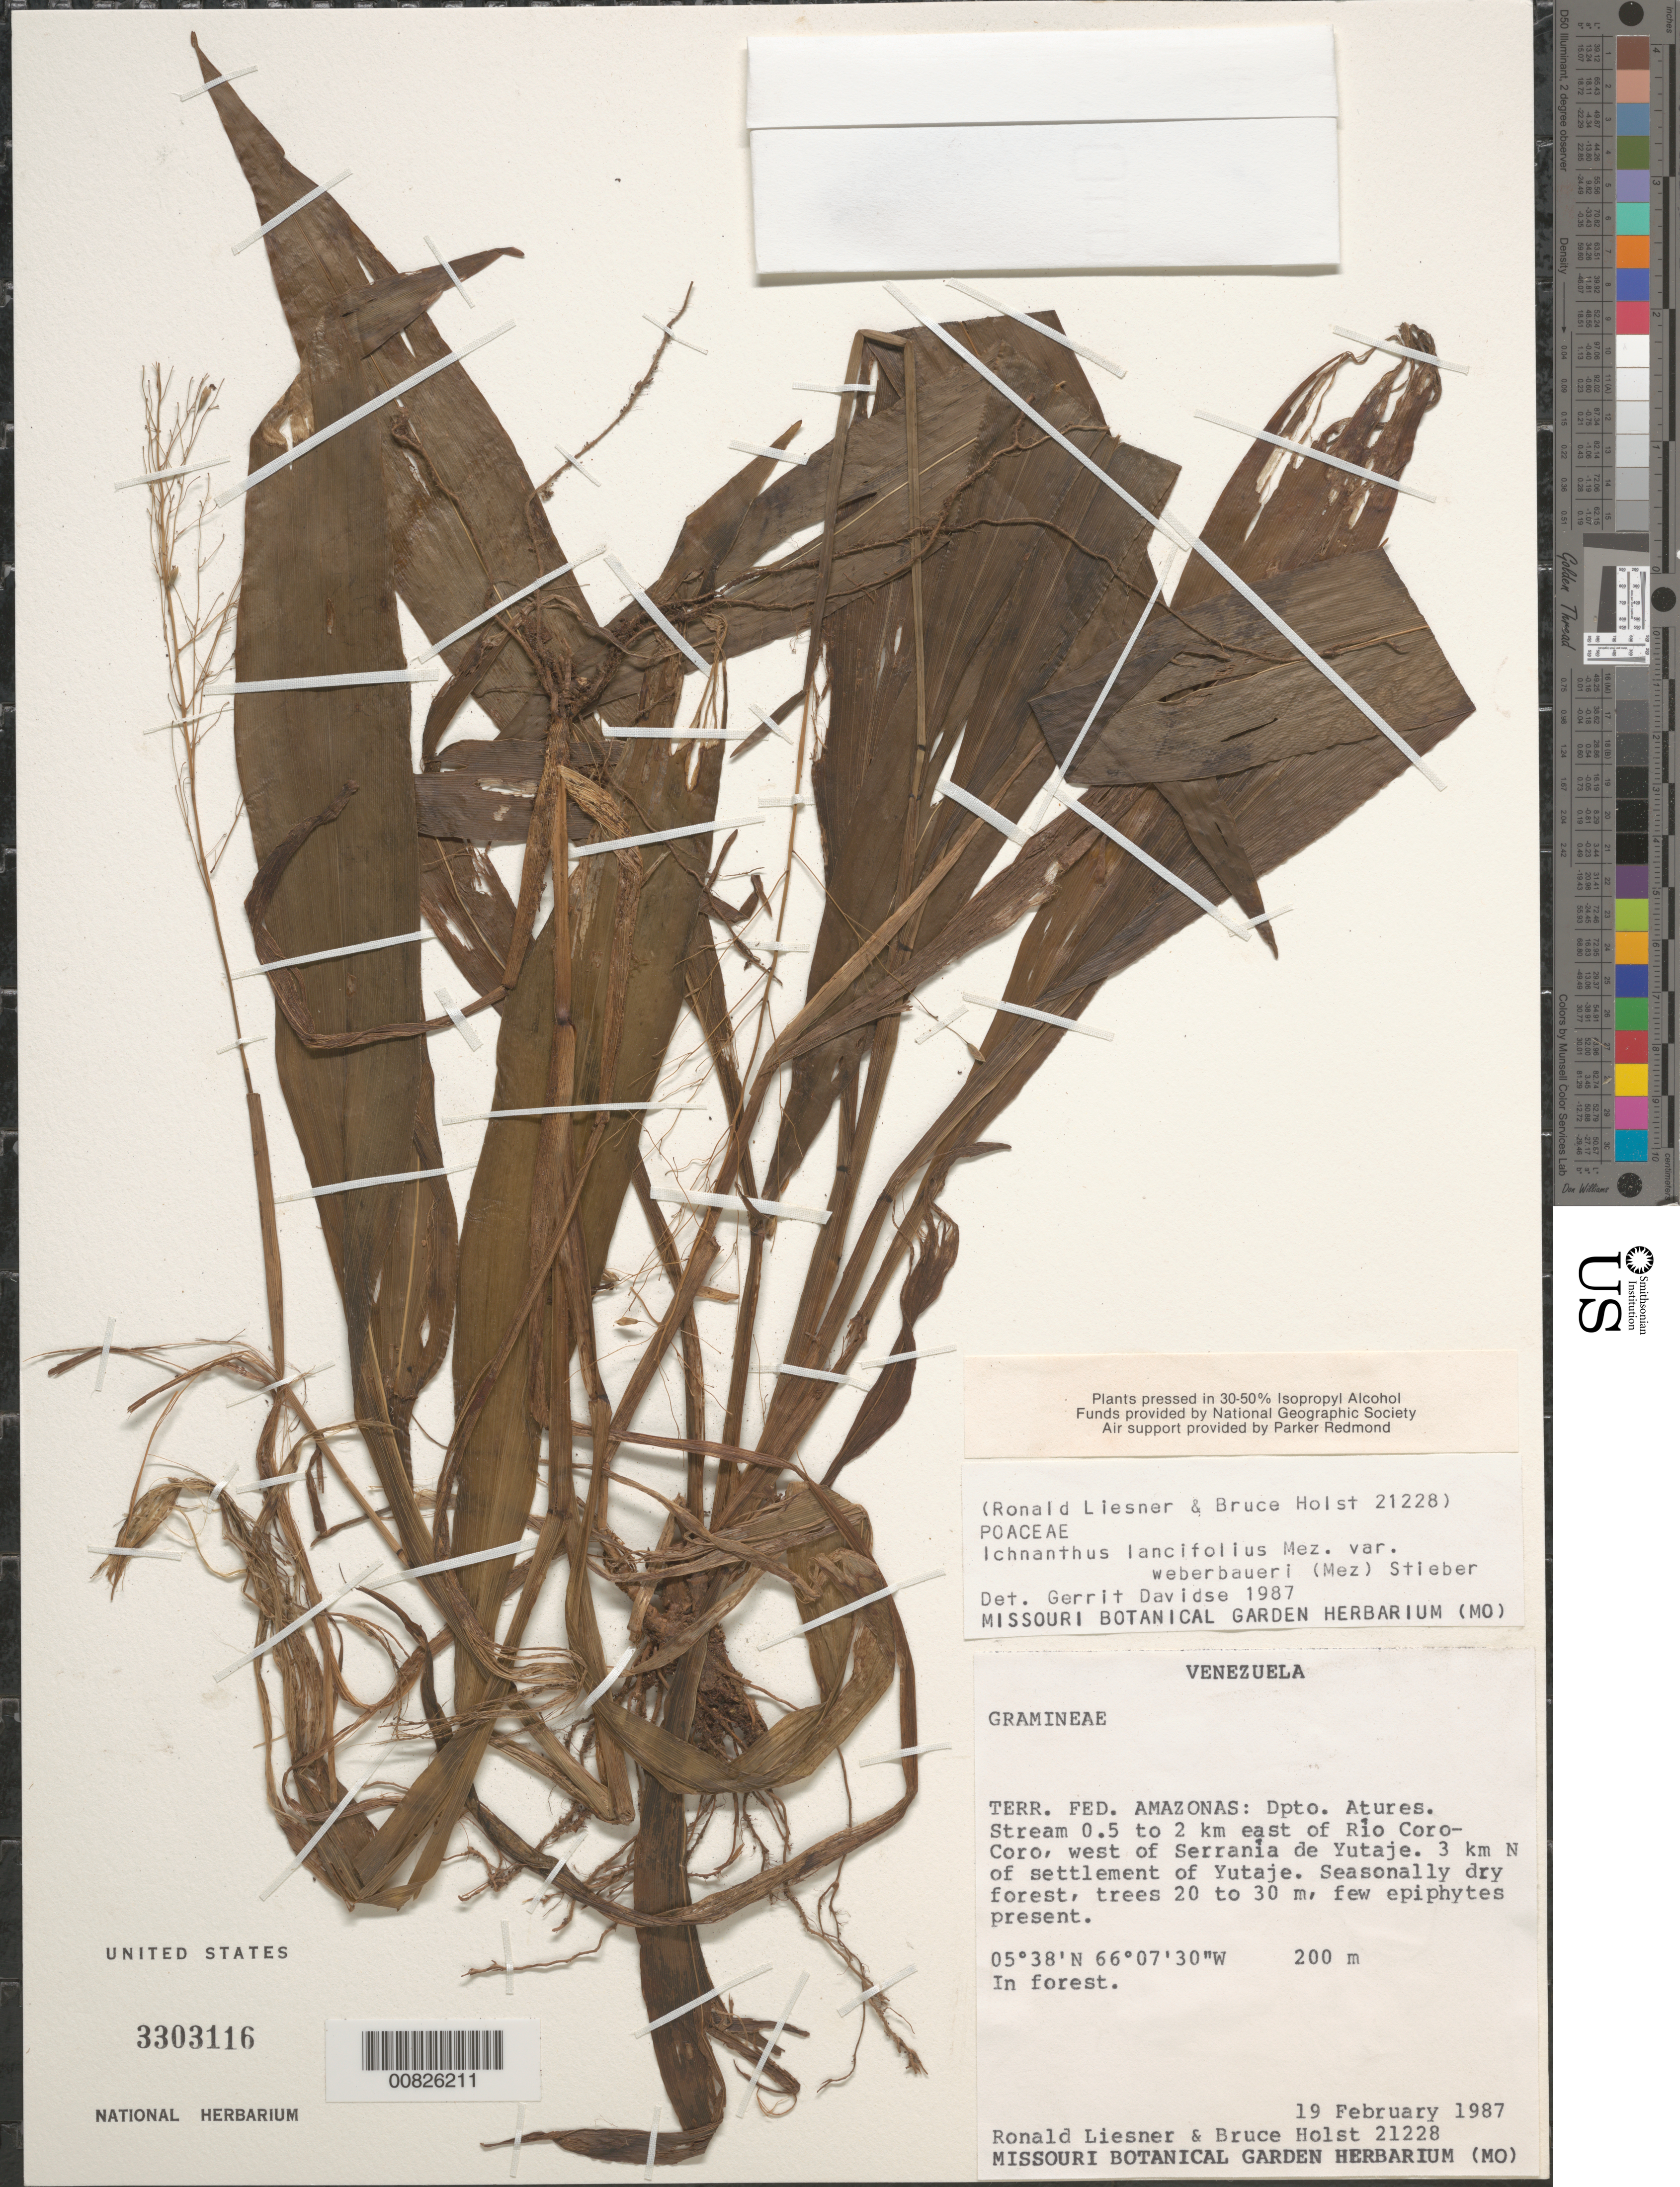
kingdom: Plantae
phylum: Tracheophyta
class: Liliopsida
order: Poales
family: Poaceae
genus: Ichnanthus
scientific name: Ichnanthus lancifolius var. weberbaueri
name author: (Mez) Stieber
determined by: Davidse, Gerrit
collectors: R. L. Liesner & B. Holst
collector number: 21228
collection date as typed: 19-Feb-87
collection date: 1987-02-19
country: Venezuela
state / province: Amazonas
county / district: Atures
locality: Río Coro-Coro, 0.5-2 km E of, W of Serrania de Yutajé; 3 km N of settlement of Yutajé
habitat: Seasonally dry forest, trees 20 to 30 m, few epiphytes present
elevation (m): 200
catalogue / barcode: US 3303116